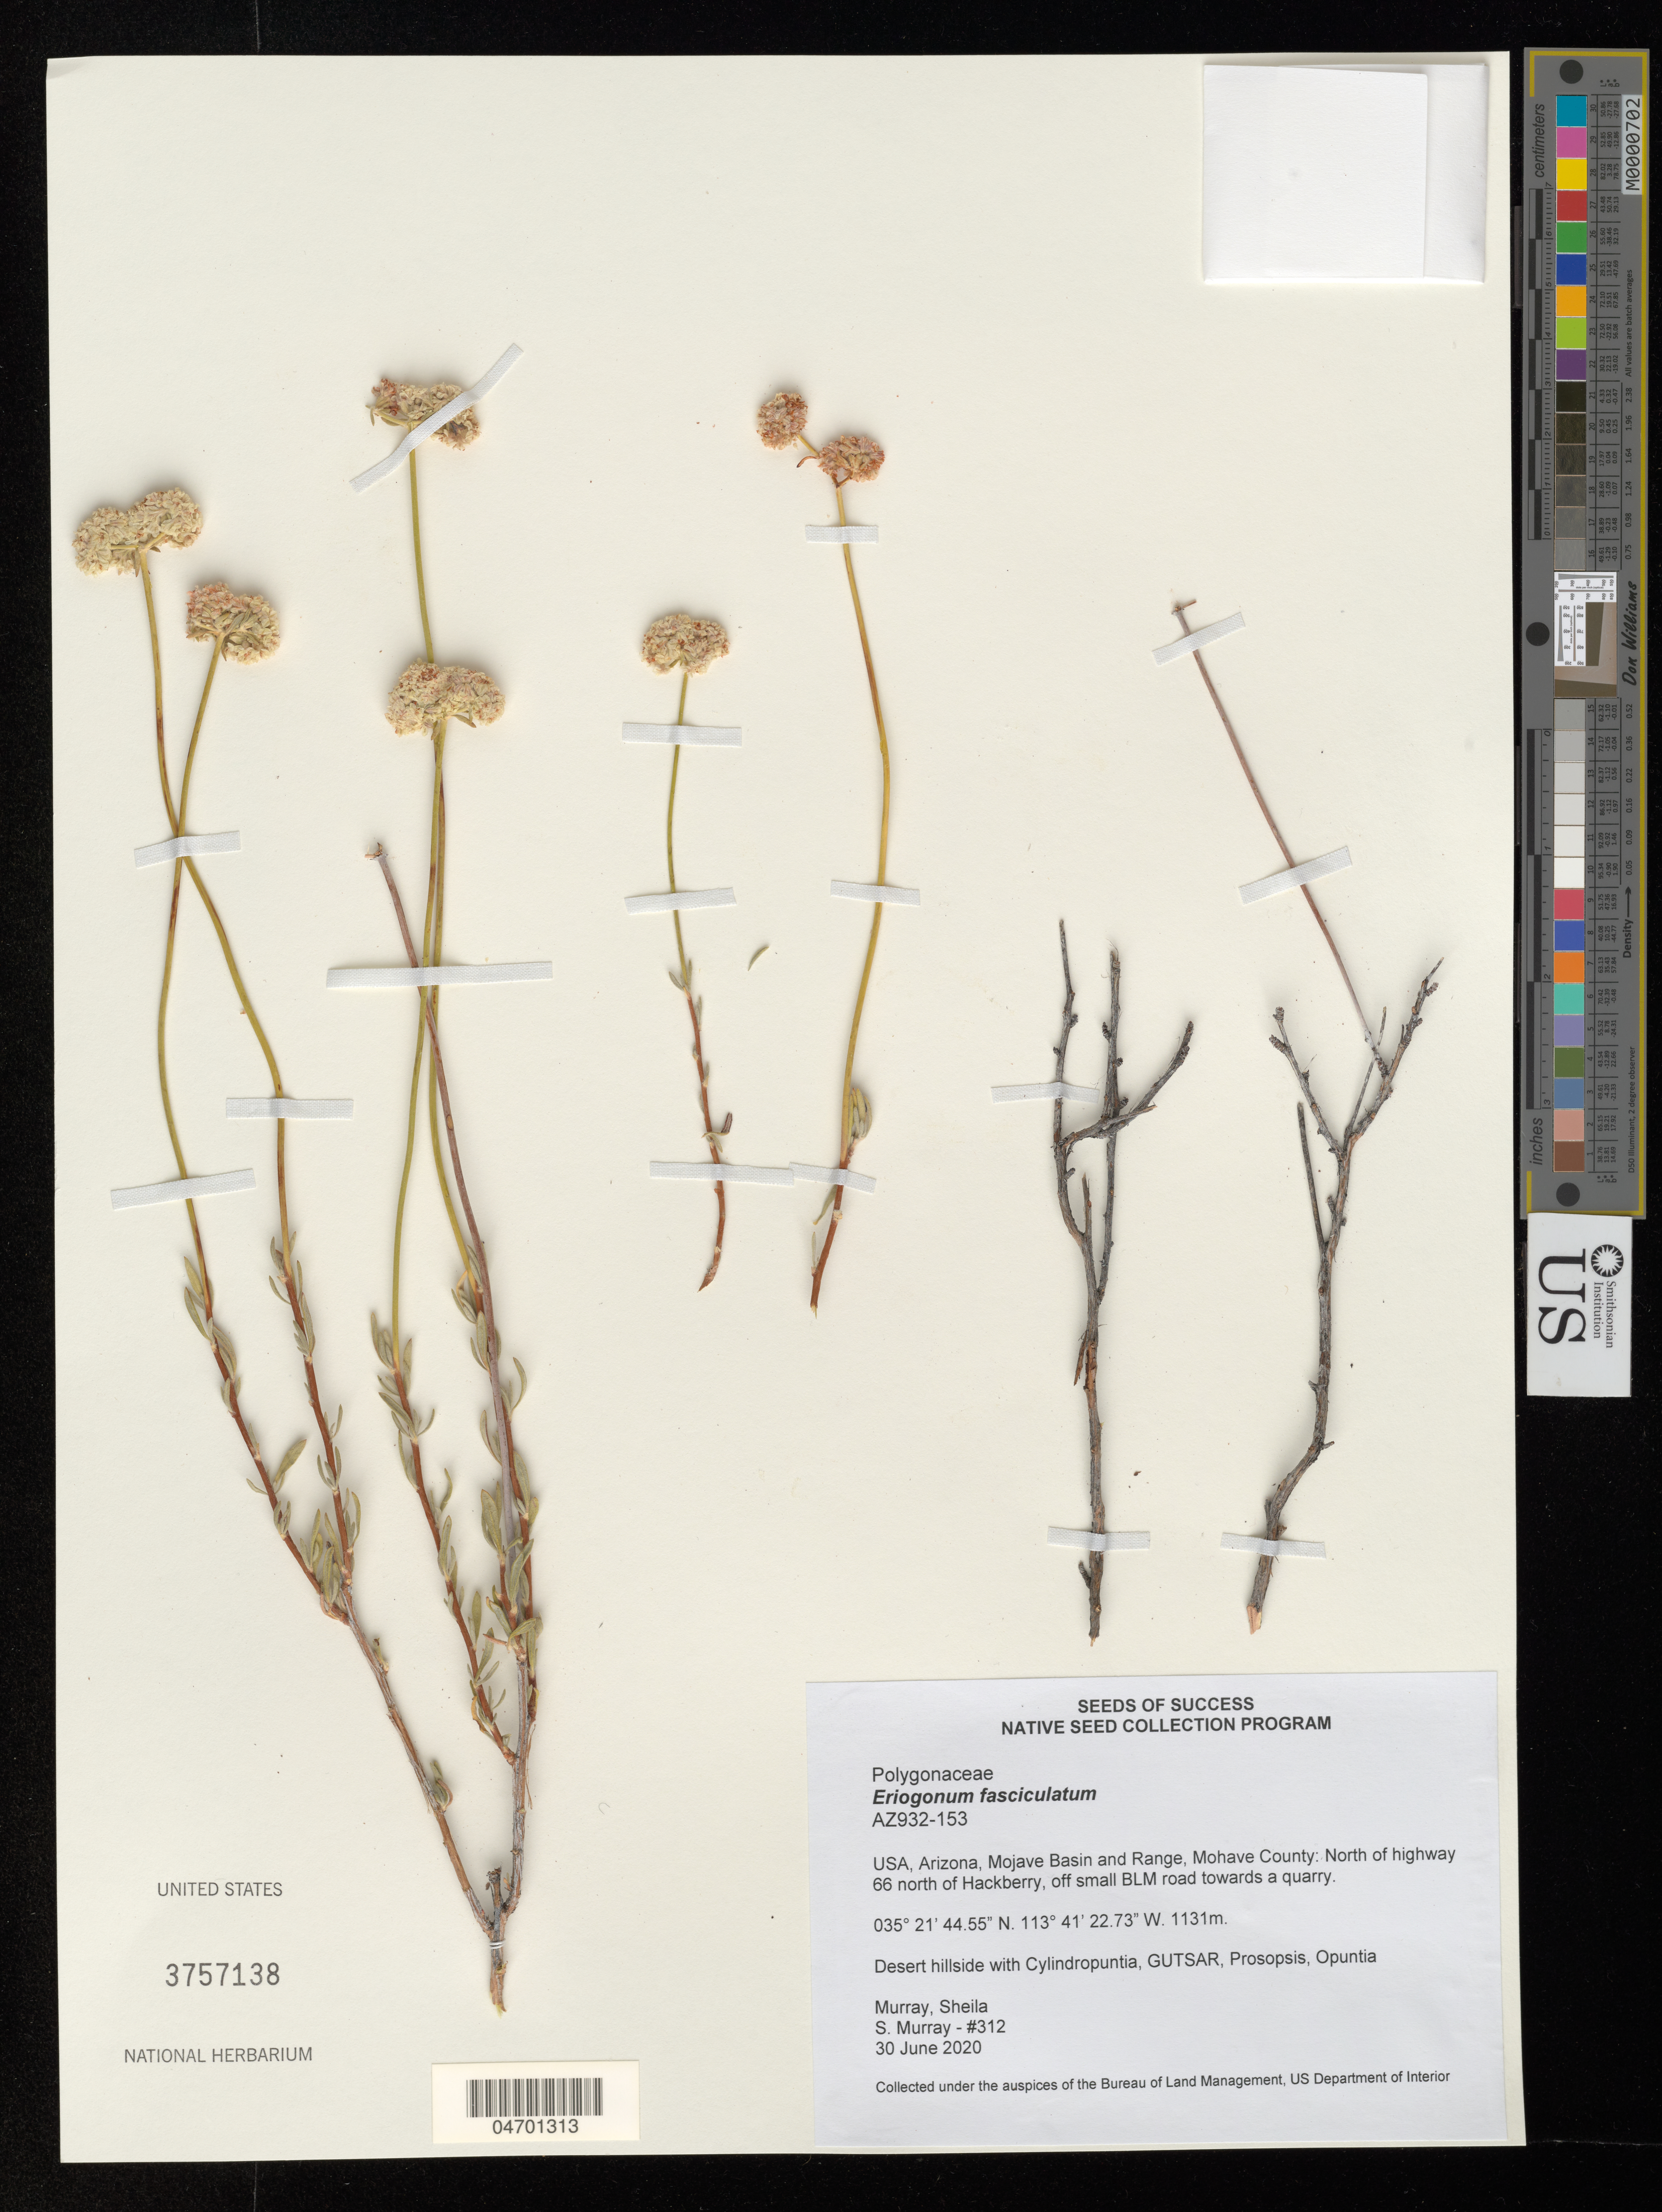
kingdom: Plantae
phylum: Tracheophyta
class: Magnoliopsida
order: Caryophyllales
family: Polygonaceae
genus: Eriogonum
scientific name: Eriogonum fasciculatum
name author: Benth.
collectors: S. Murray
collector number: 312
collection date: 2020-06-30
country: United States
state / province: Arizona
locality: Mojave Basin and Range, Mohave County: North of highway 66 north of Hackberry, off small BLM road towards a quarry.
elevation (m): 1131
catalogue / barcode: US 3757138